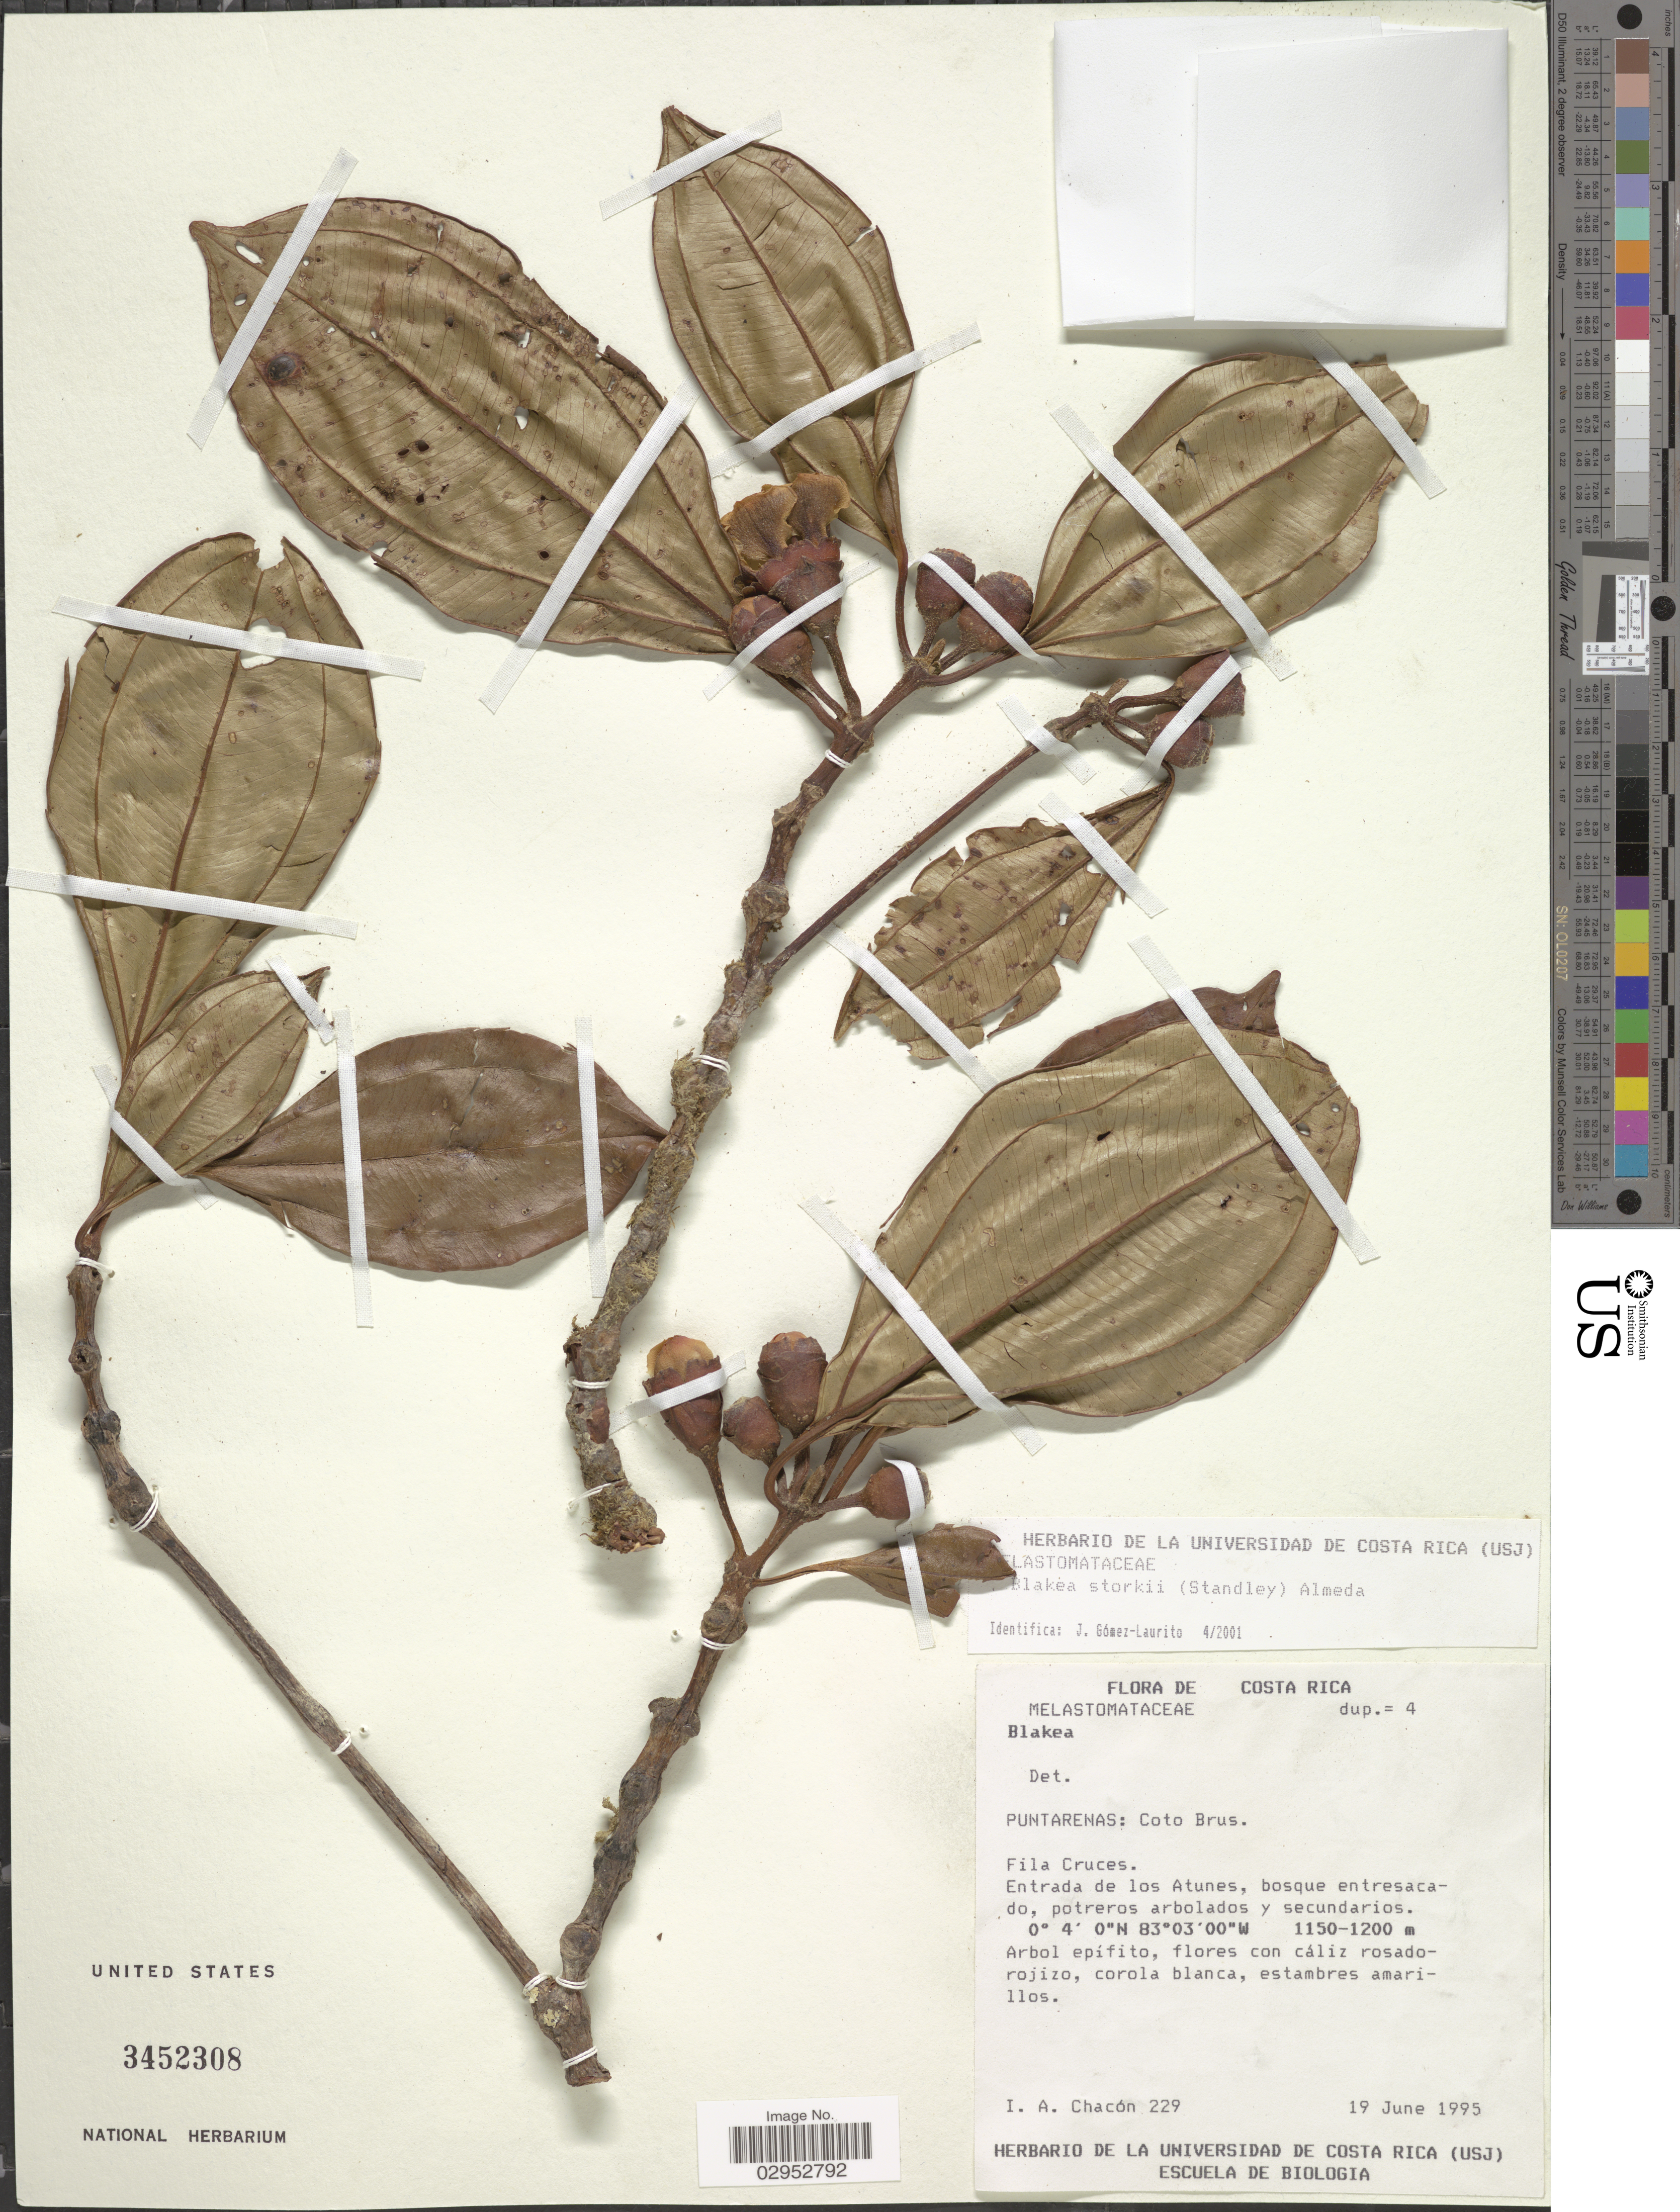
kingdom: Plantae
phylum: Tracheophyta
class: Magnoliopsida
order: Myrtales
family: Melastomataceae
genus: Blakea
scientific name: Blakea storkii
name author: (Standl.) Almeda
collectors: I. Chacón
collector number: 229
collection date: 1995-06-19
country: Costa Rica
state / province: Puntarenas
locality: Puntarenas: Coto Brus. Fila Cruces. Entrada de los Atunes.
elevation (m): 1150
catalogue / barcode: US 3452308